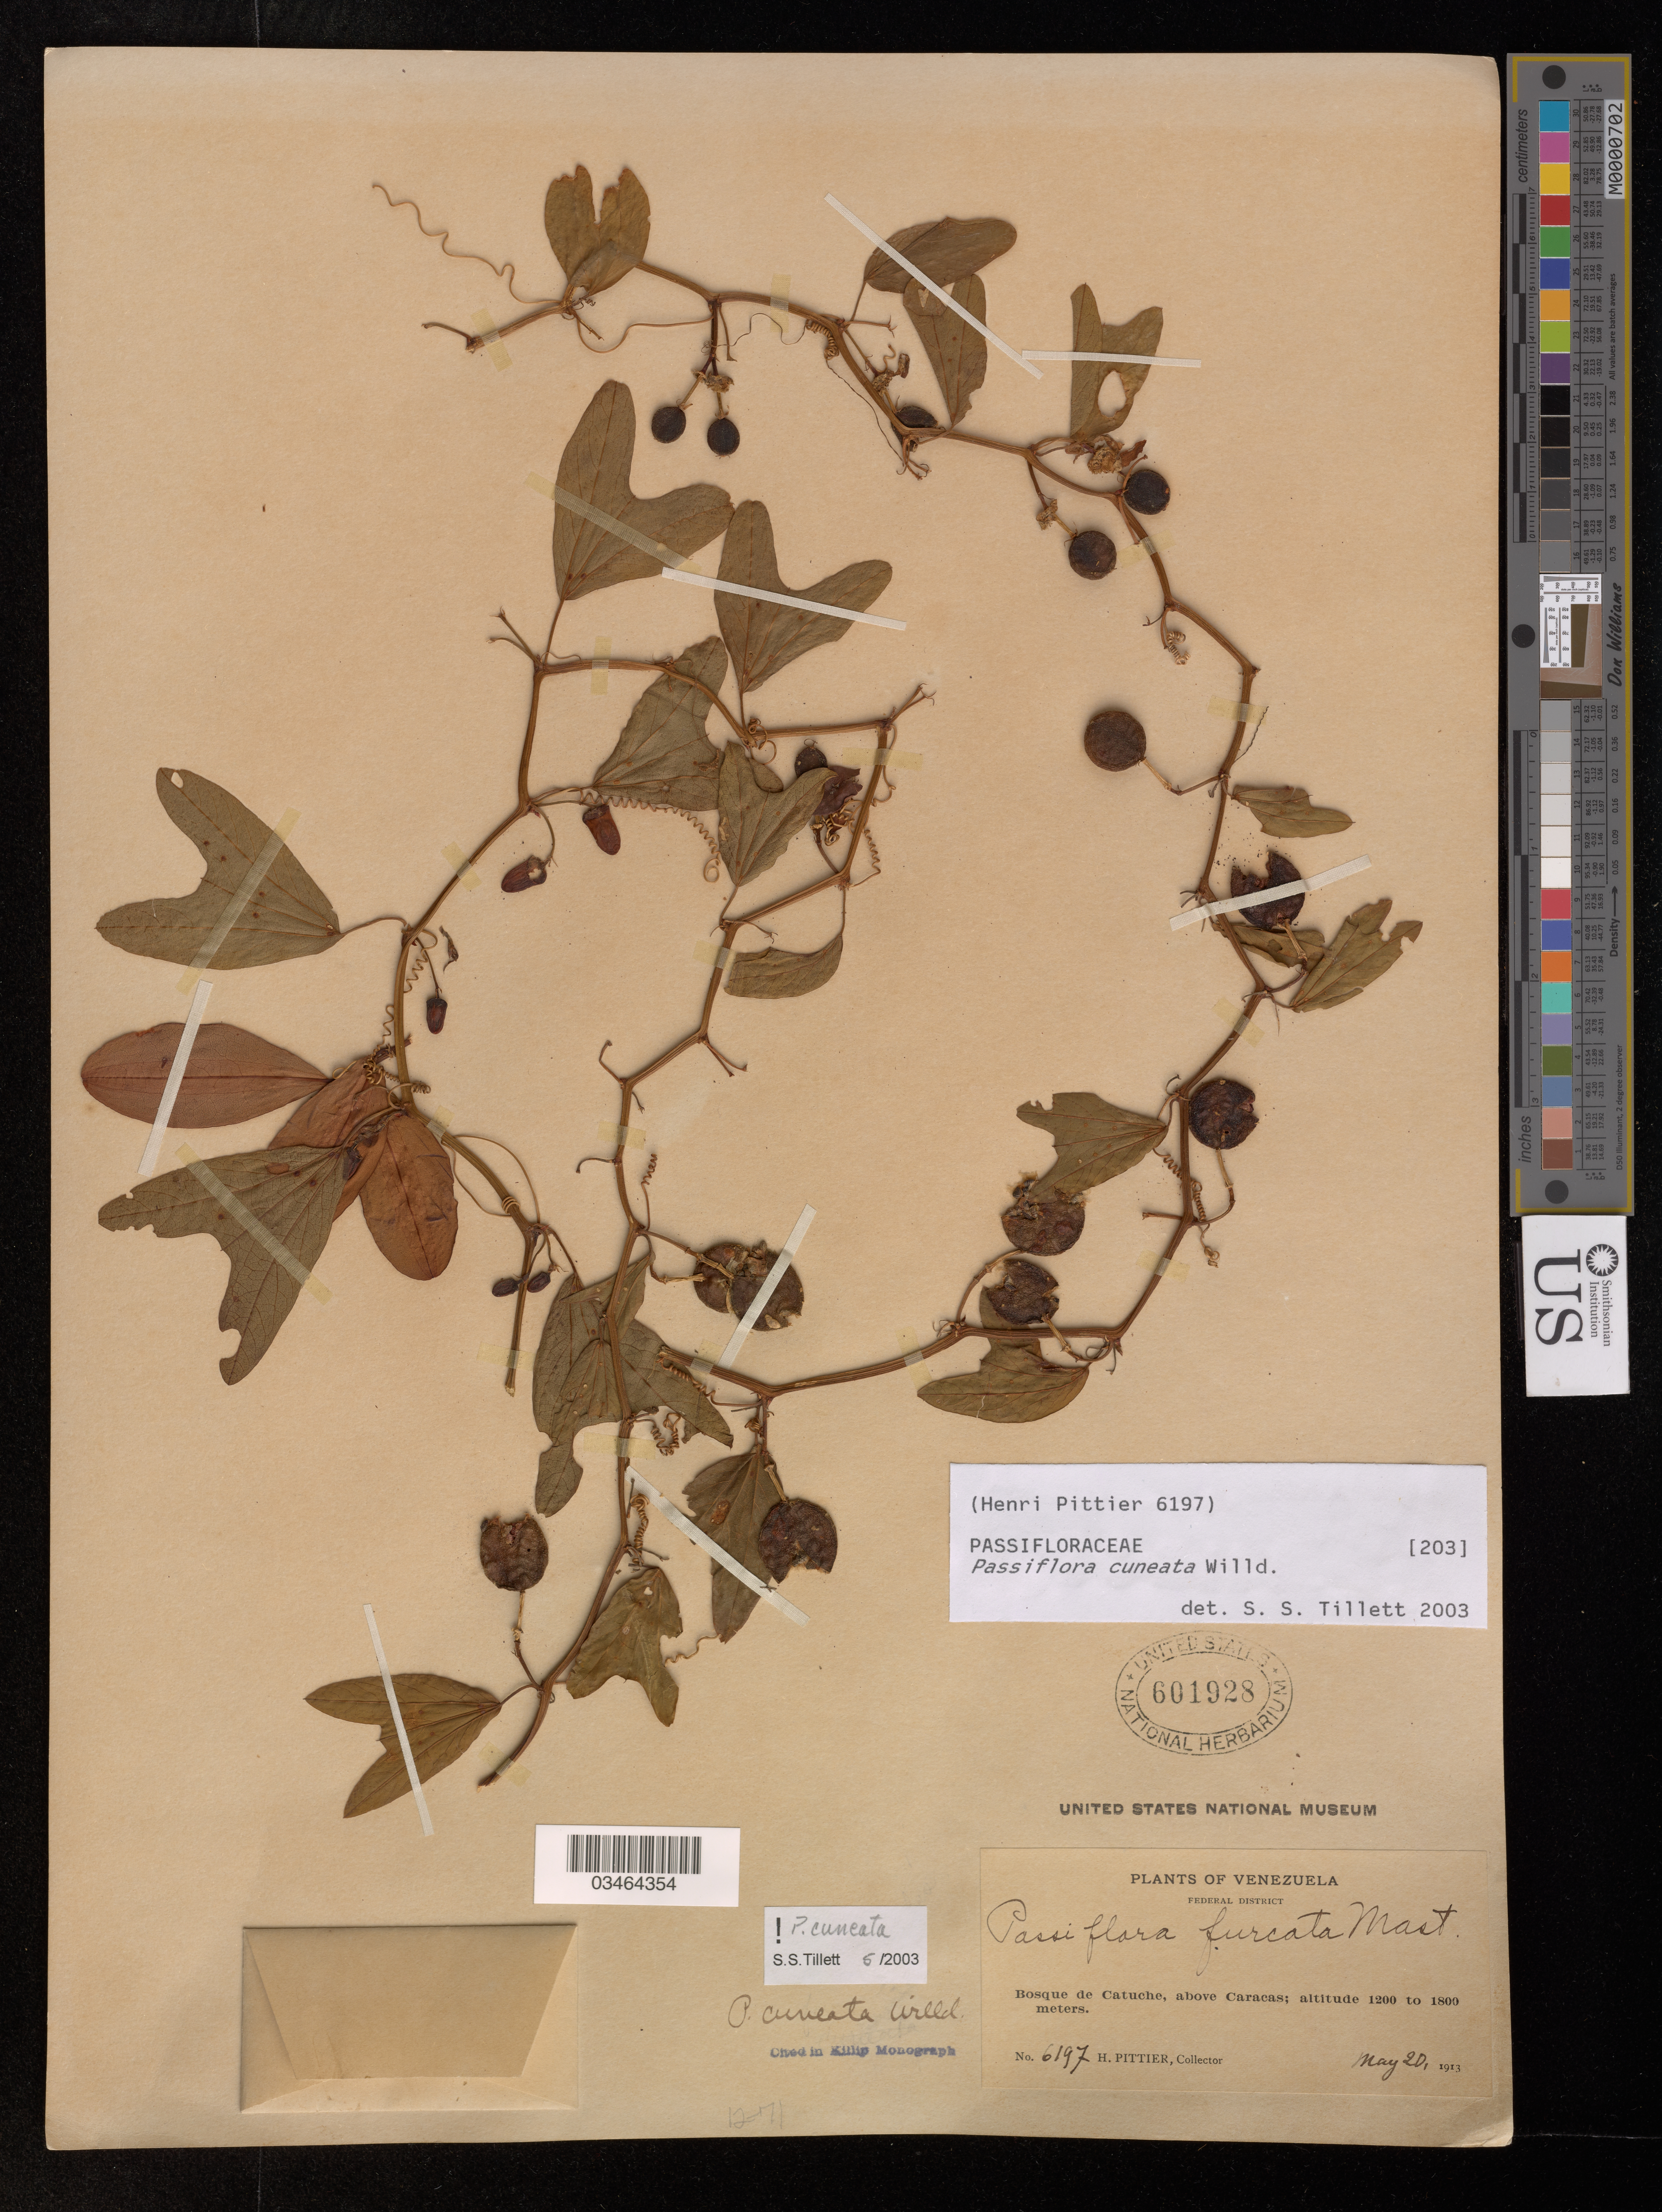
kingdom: Plantae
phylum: Tracheophyta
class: Magnoliopsida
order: Malpighiales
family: Passifloraceae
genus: Passiflora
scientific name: Passiflora cuneata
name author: Willd.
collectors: H. F. Pittier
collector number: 6197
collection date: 1913-05-20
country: Venezuela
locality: Federal District. Bosque de Catuche, above Caracas.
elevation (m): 1200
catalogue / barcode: US 601928